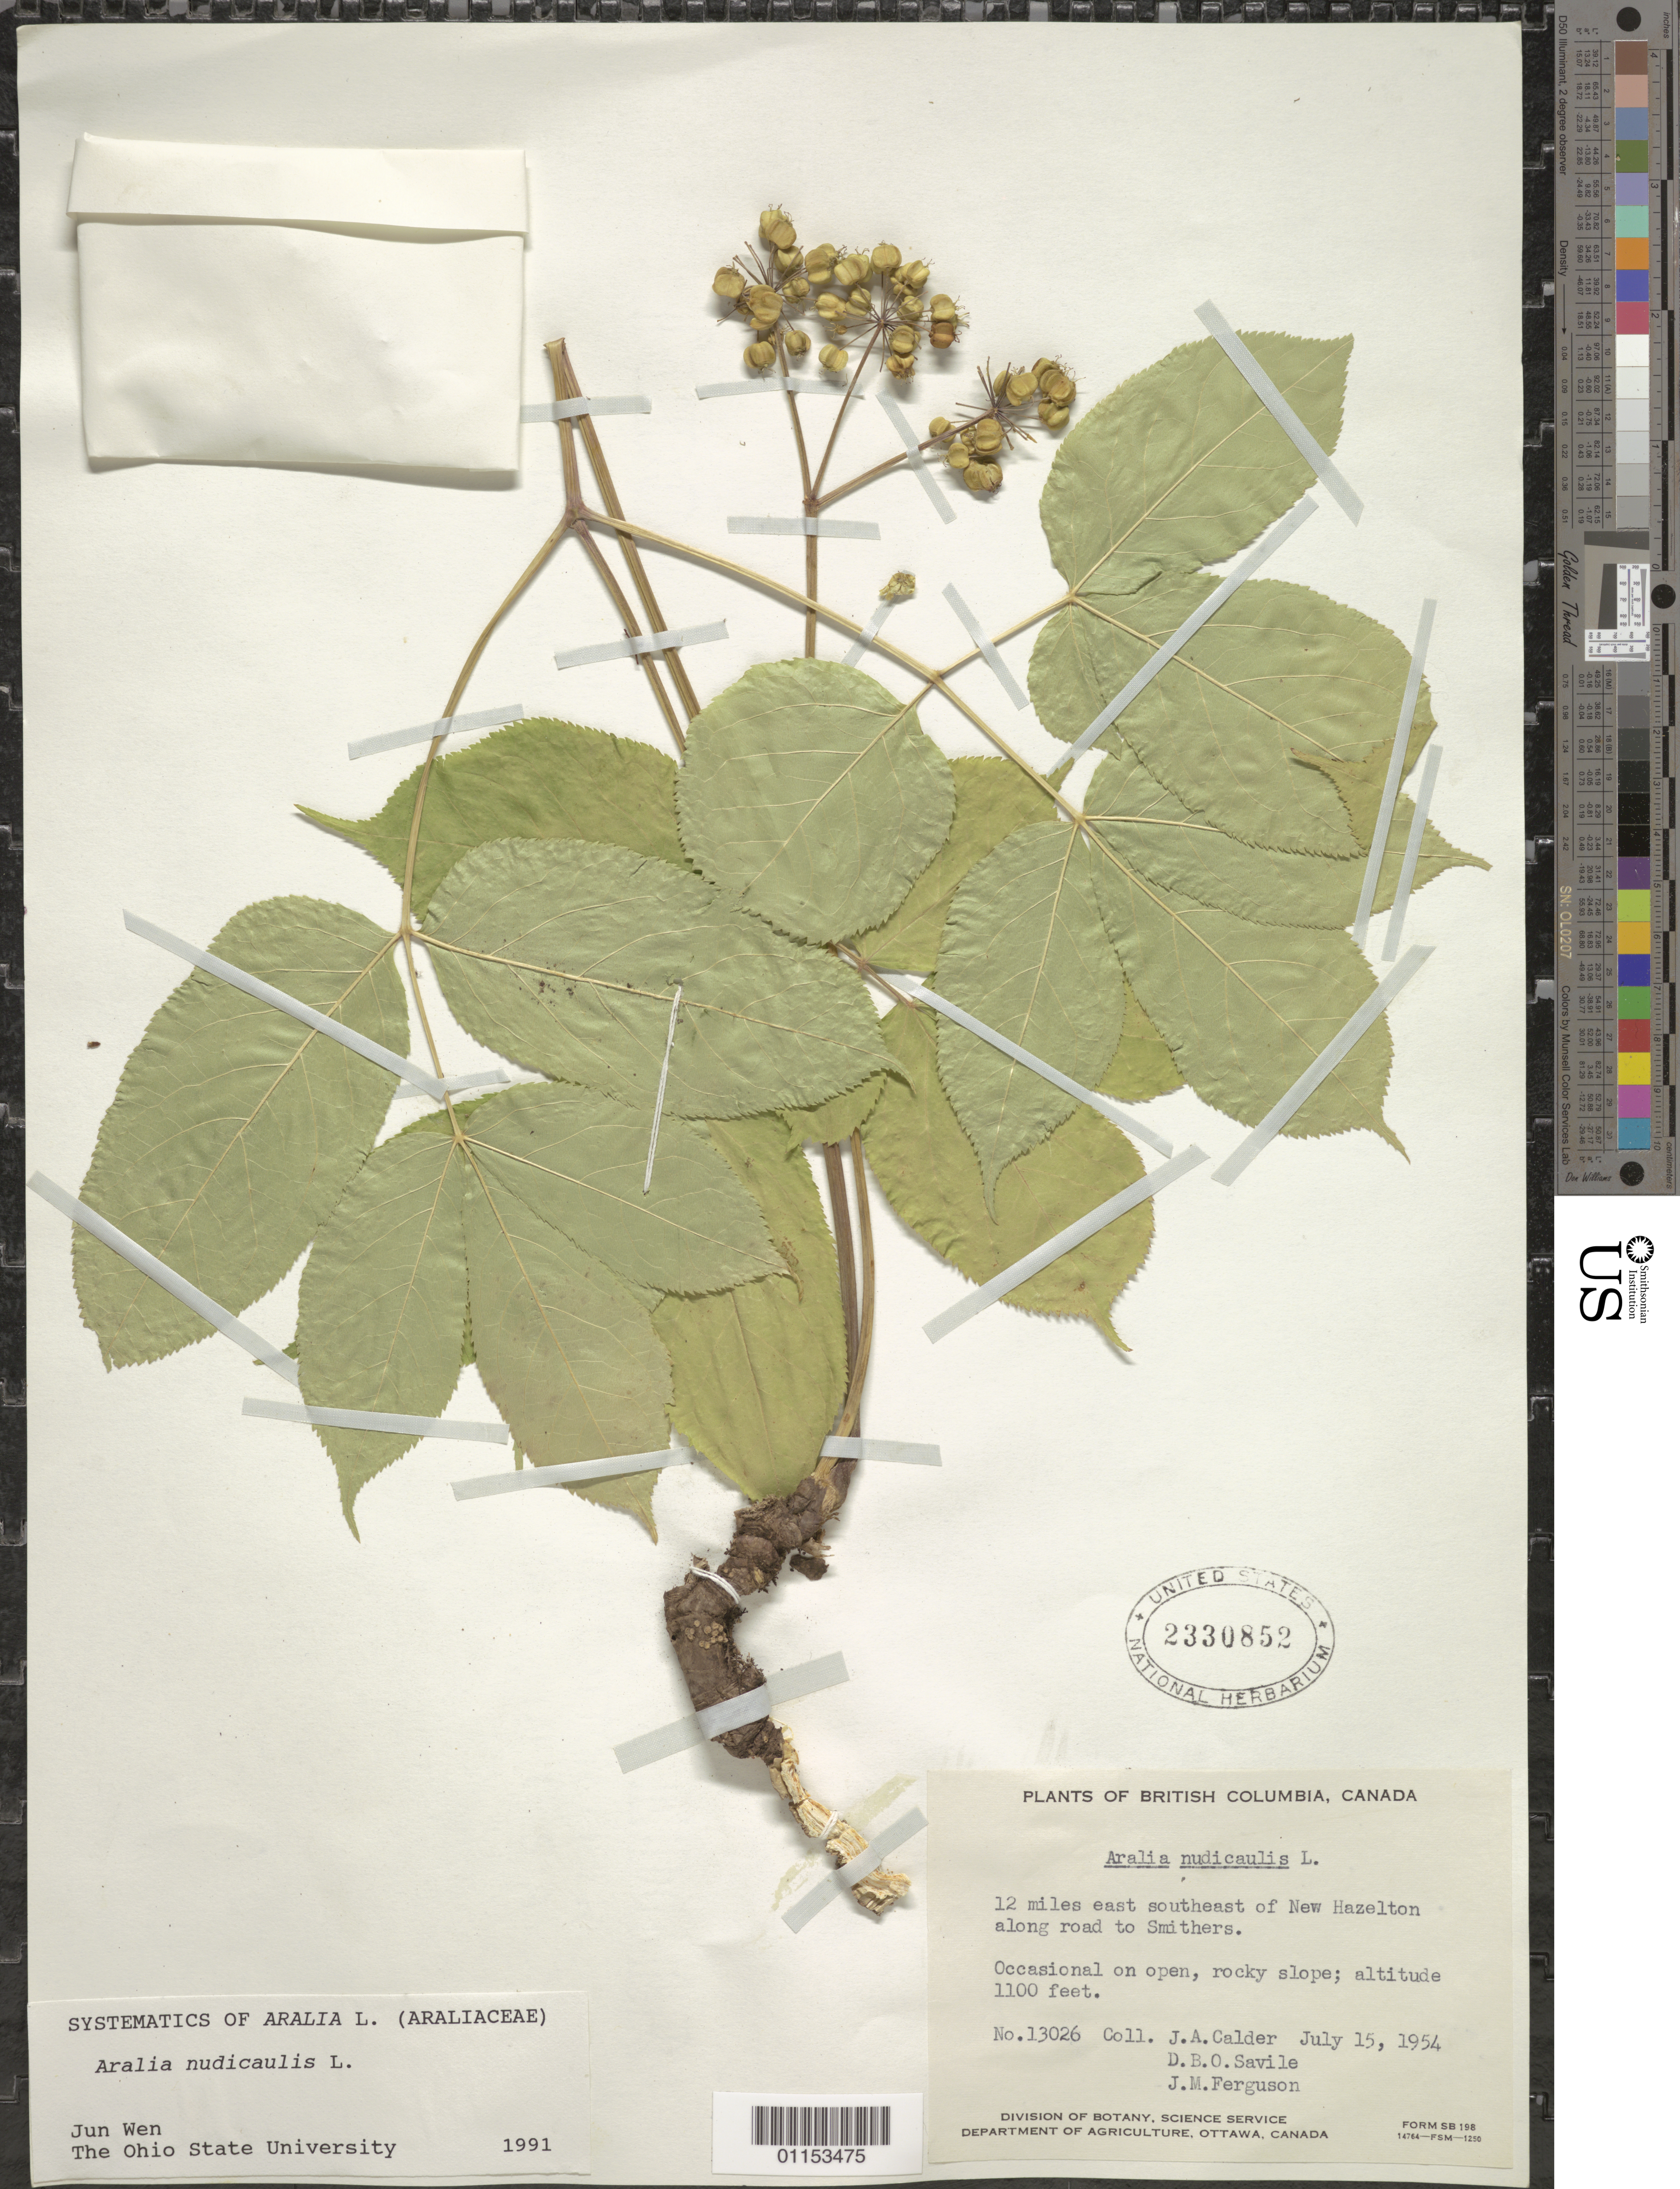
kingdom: Plantae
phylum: Tracheophyta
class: Magnoliopsida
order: Apiales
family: Araliaceae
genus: Aralia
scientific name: Aralia nudicaulis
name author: L.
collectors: J. A. Calder, D. Savile & J. M. Ferguson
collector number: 13026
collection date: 1954-07-15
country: Canada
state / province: British Columbia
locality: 12 mi ES of New Hazelton along Rd to Smithers.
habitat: Occasional on open, rocky slope.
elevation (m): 335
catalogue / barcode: US 2330852